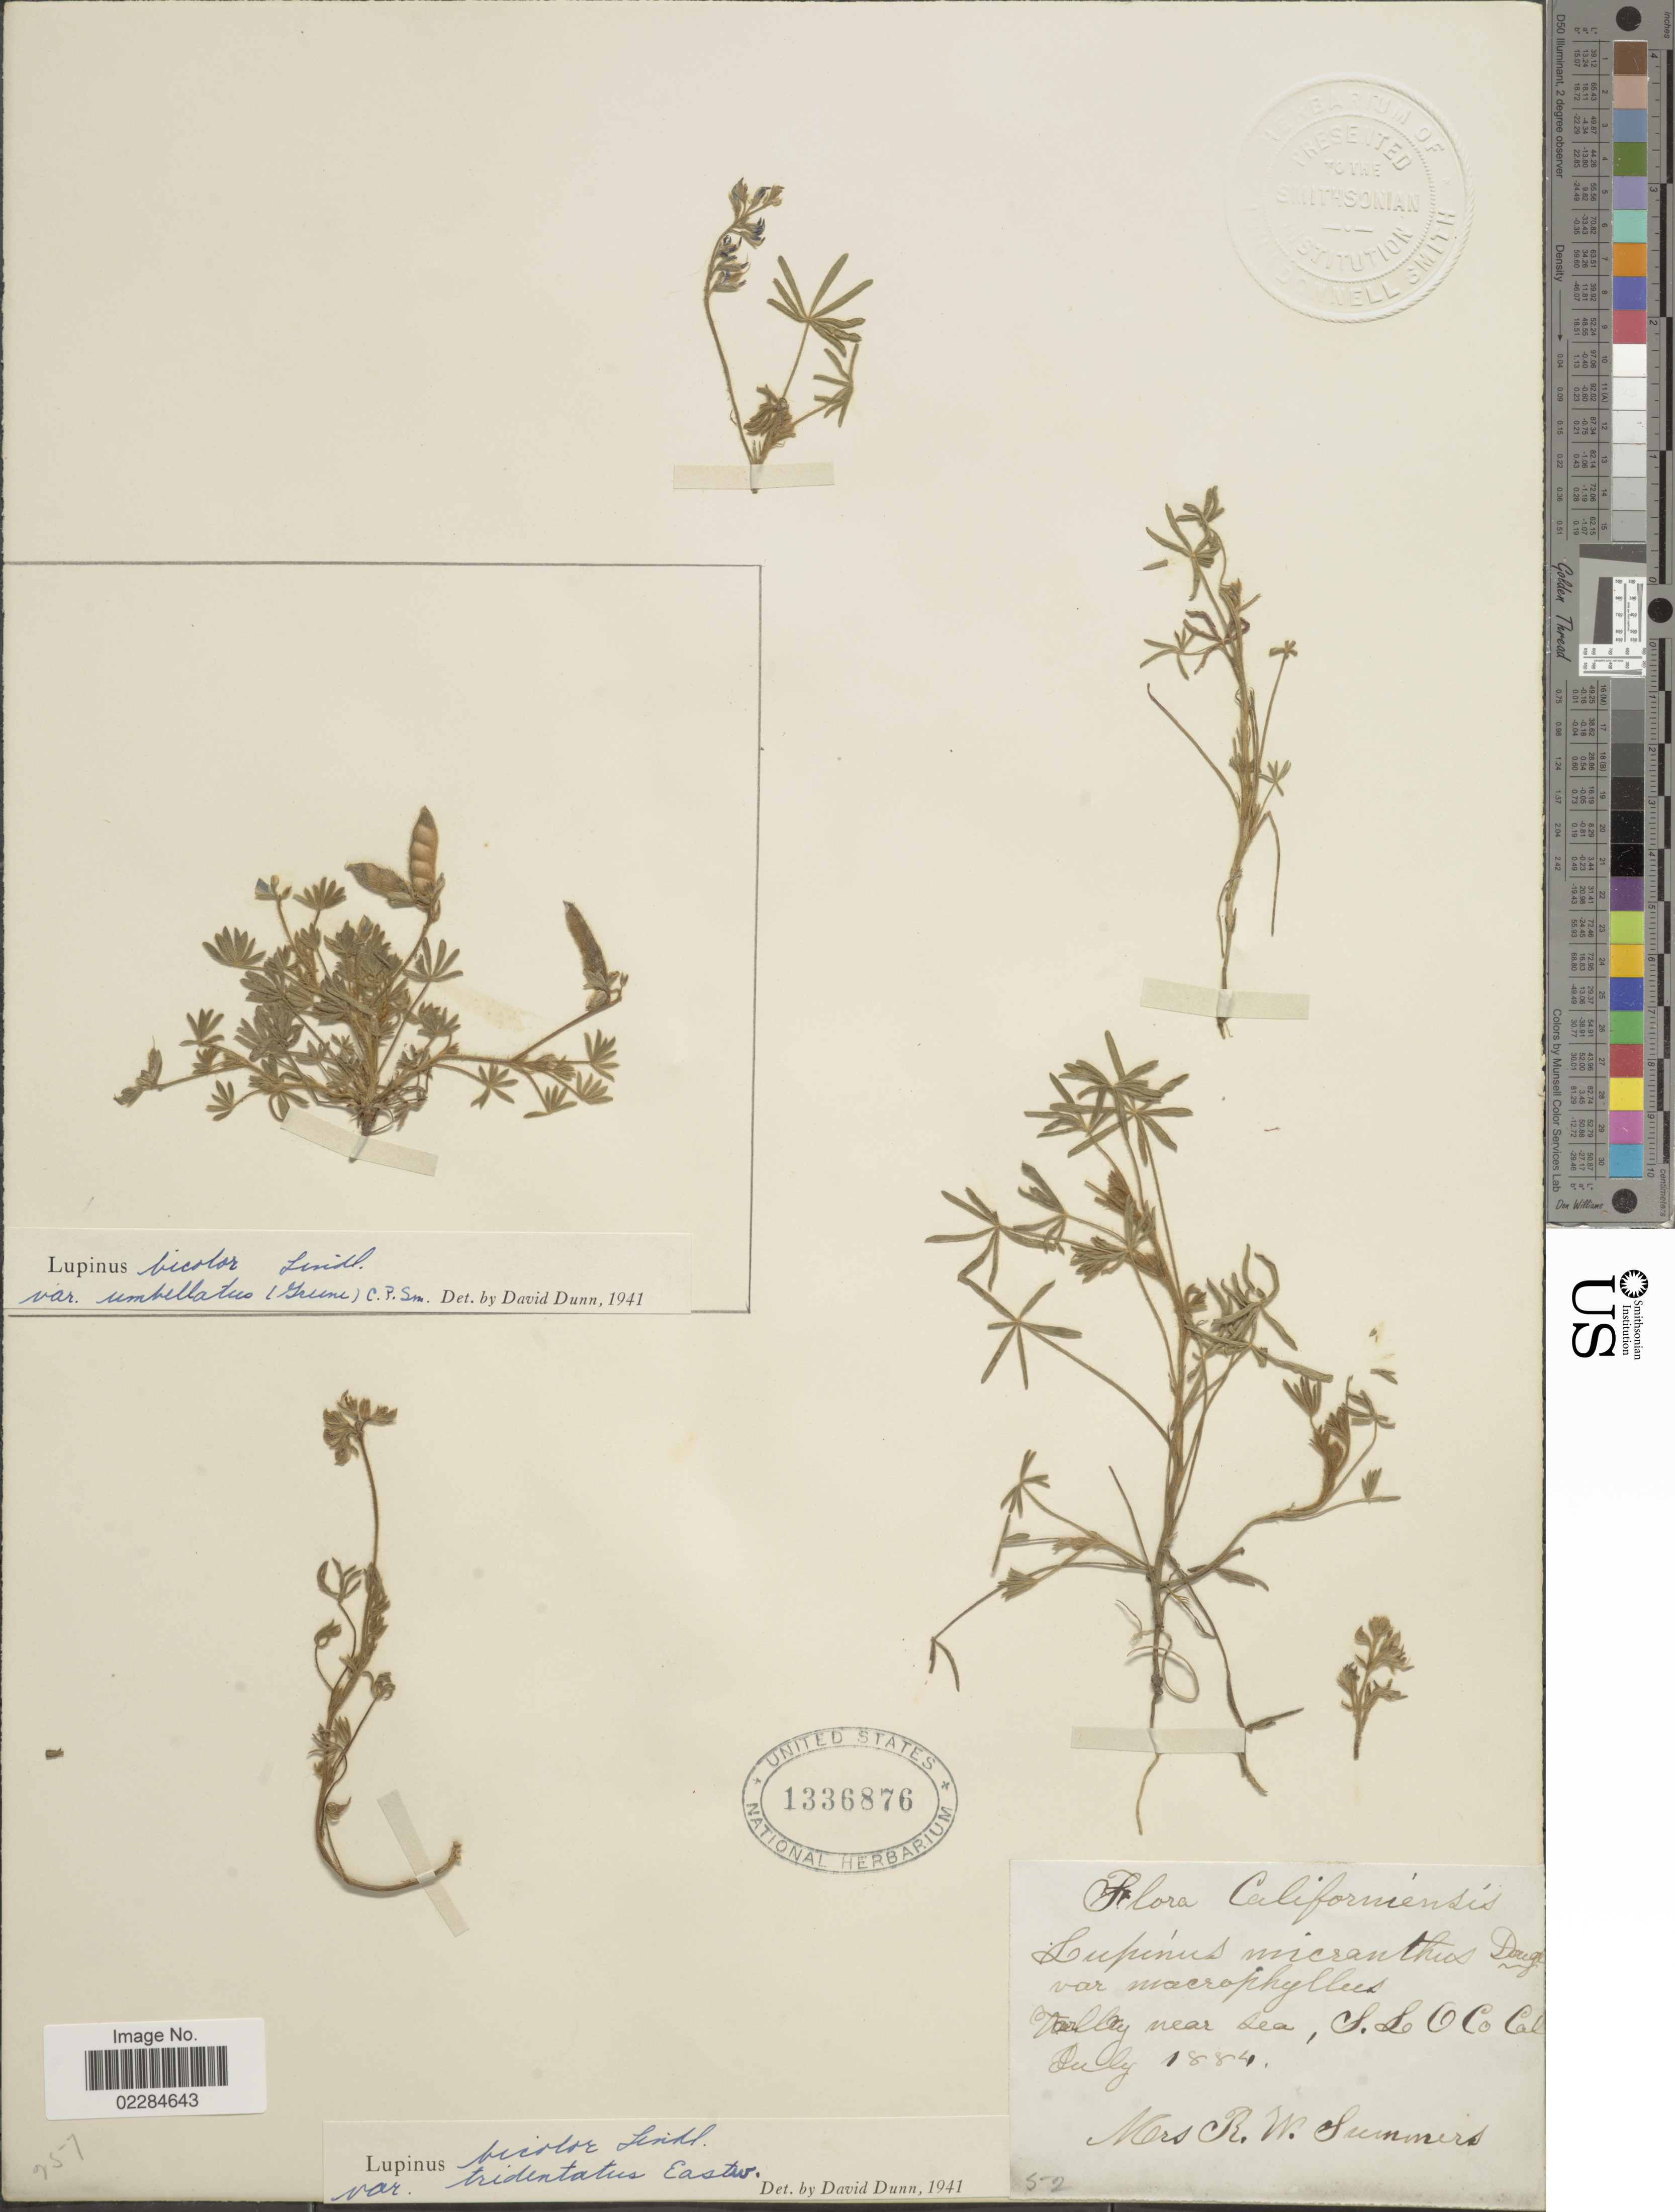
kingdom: Plantae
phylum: Tracheophyta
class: Magnoliopsida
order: Fabales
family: Fabaceae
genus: Lupinus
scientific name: Lupinus bicolor var. umbellatus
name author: (Greene) C.P. Sm.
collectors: R. Summers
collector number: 52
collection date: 1884-07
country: United States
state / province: California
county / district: San Luis Obispo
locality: Valley near sea, S. L. O. Co.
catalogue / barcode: US 1336876